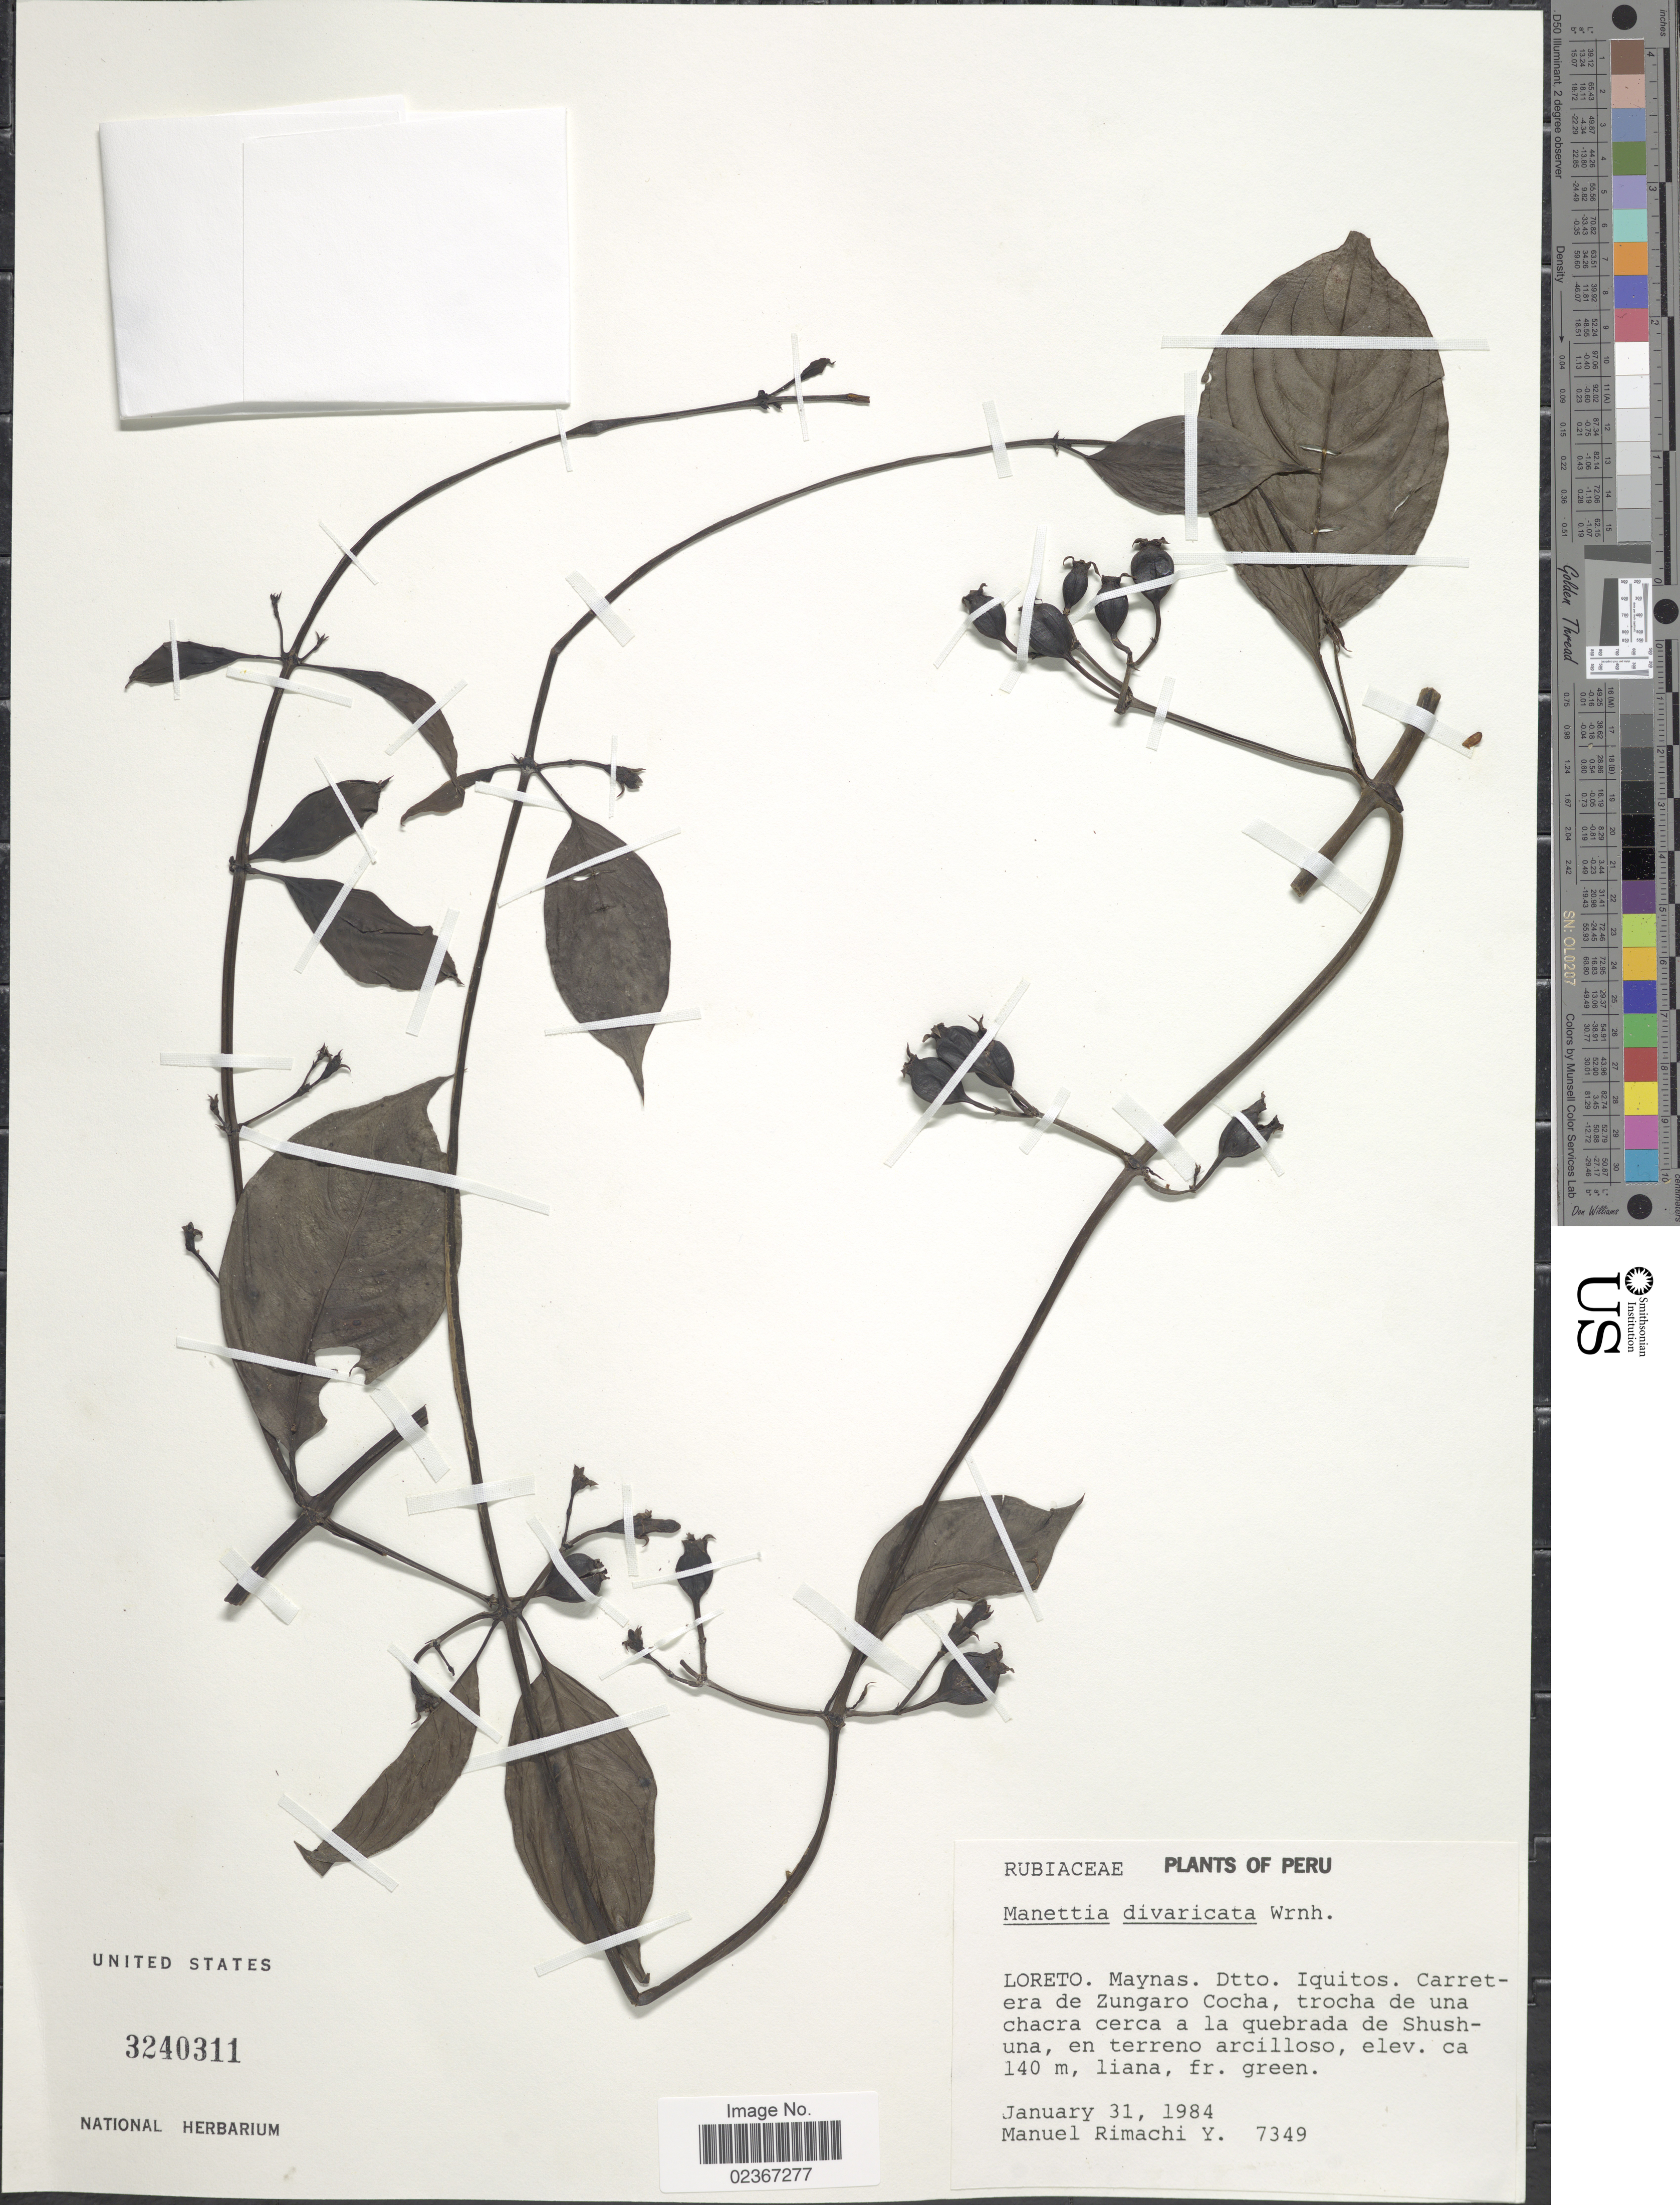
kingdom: Plantae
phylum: Tracheophyta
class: Magnoliopsida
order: Gentianales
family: Rubiaceae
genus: Manettia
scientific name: Manettia divaricata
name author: Wernham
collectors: M. Rimachi Y.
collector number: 7349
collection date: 1984-01-31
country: Peru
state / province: Loreto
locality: Maynas. Dtto. Iquitos. Carretera de Zungaro Cocha, trocha de una chacra cerca a la quebrada de Shushuna, en terreno arcilloso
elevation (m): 140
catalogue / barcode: US 3240311